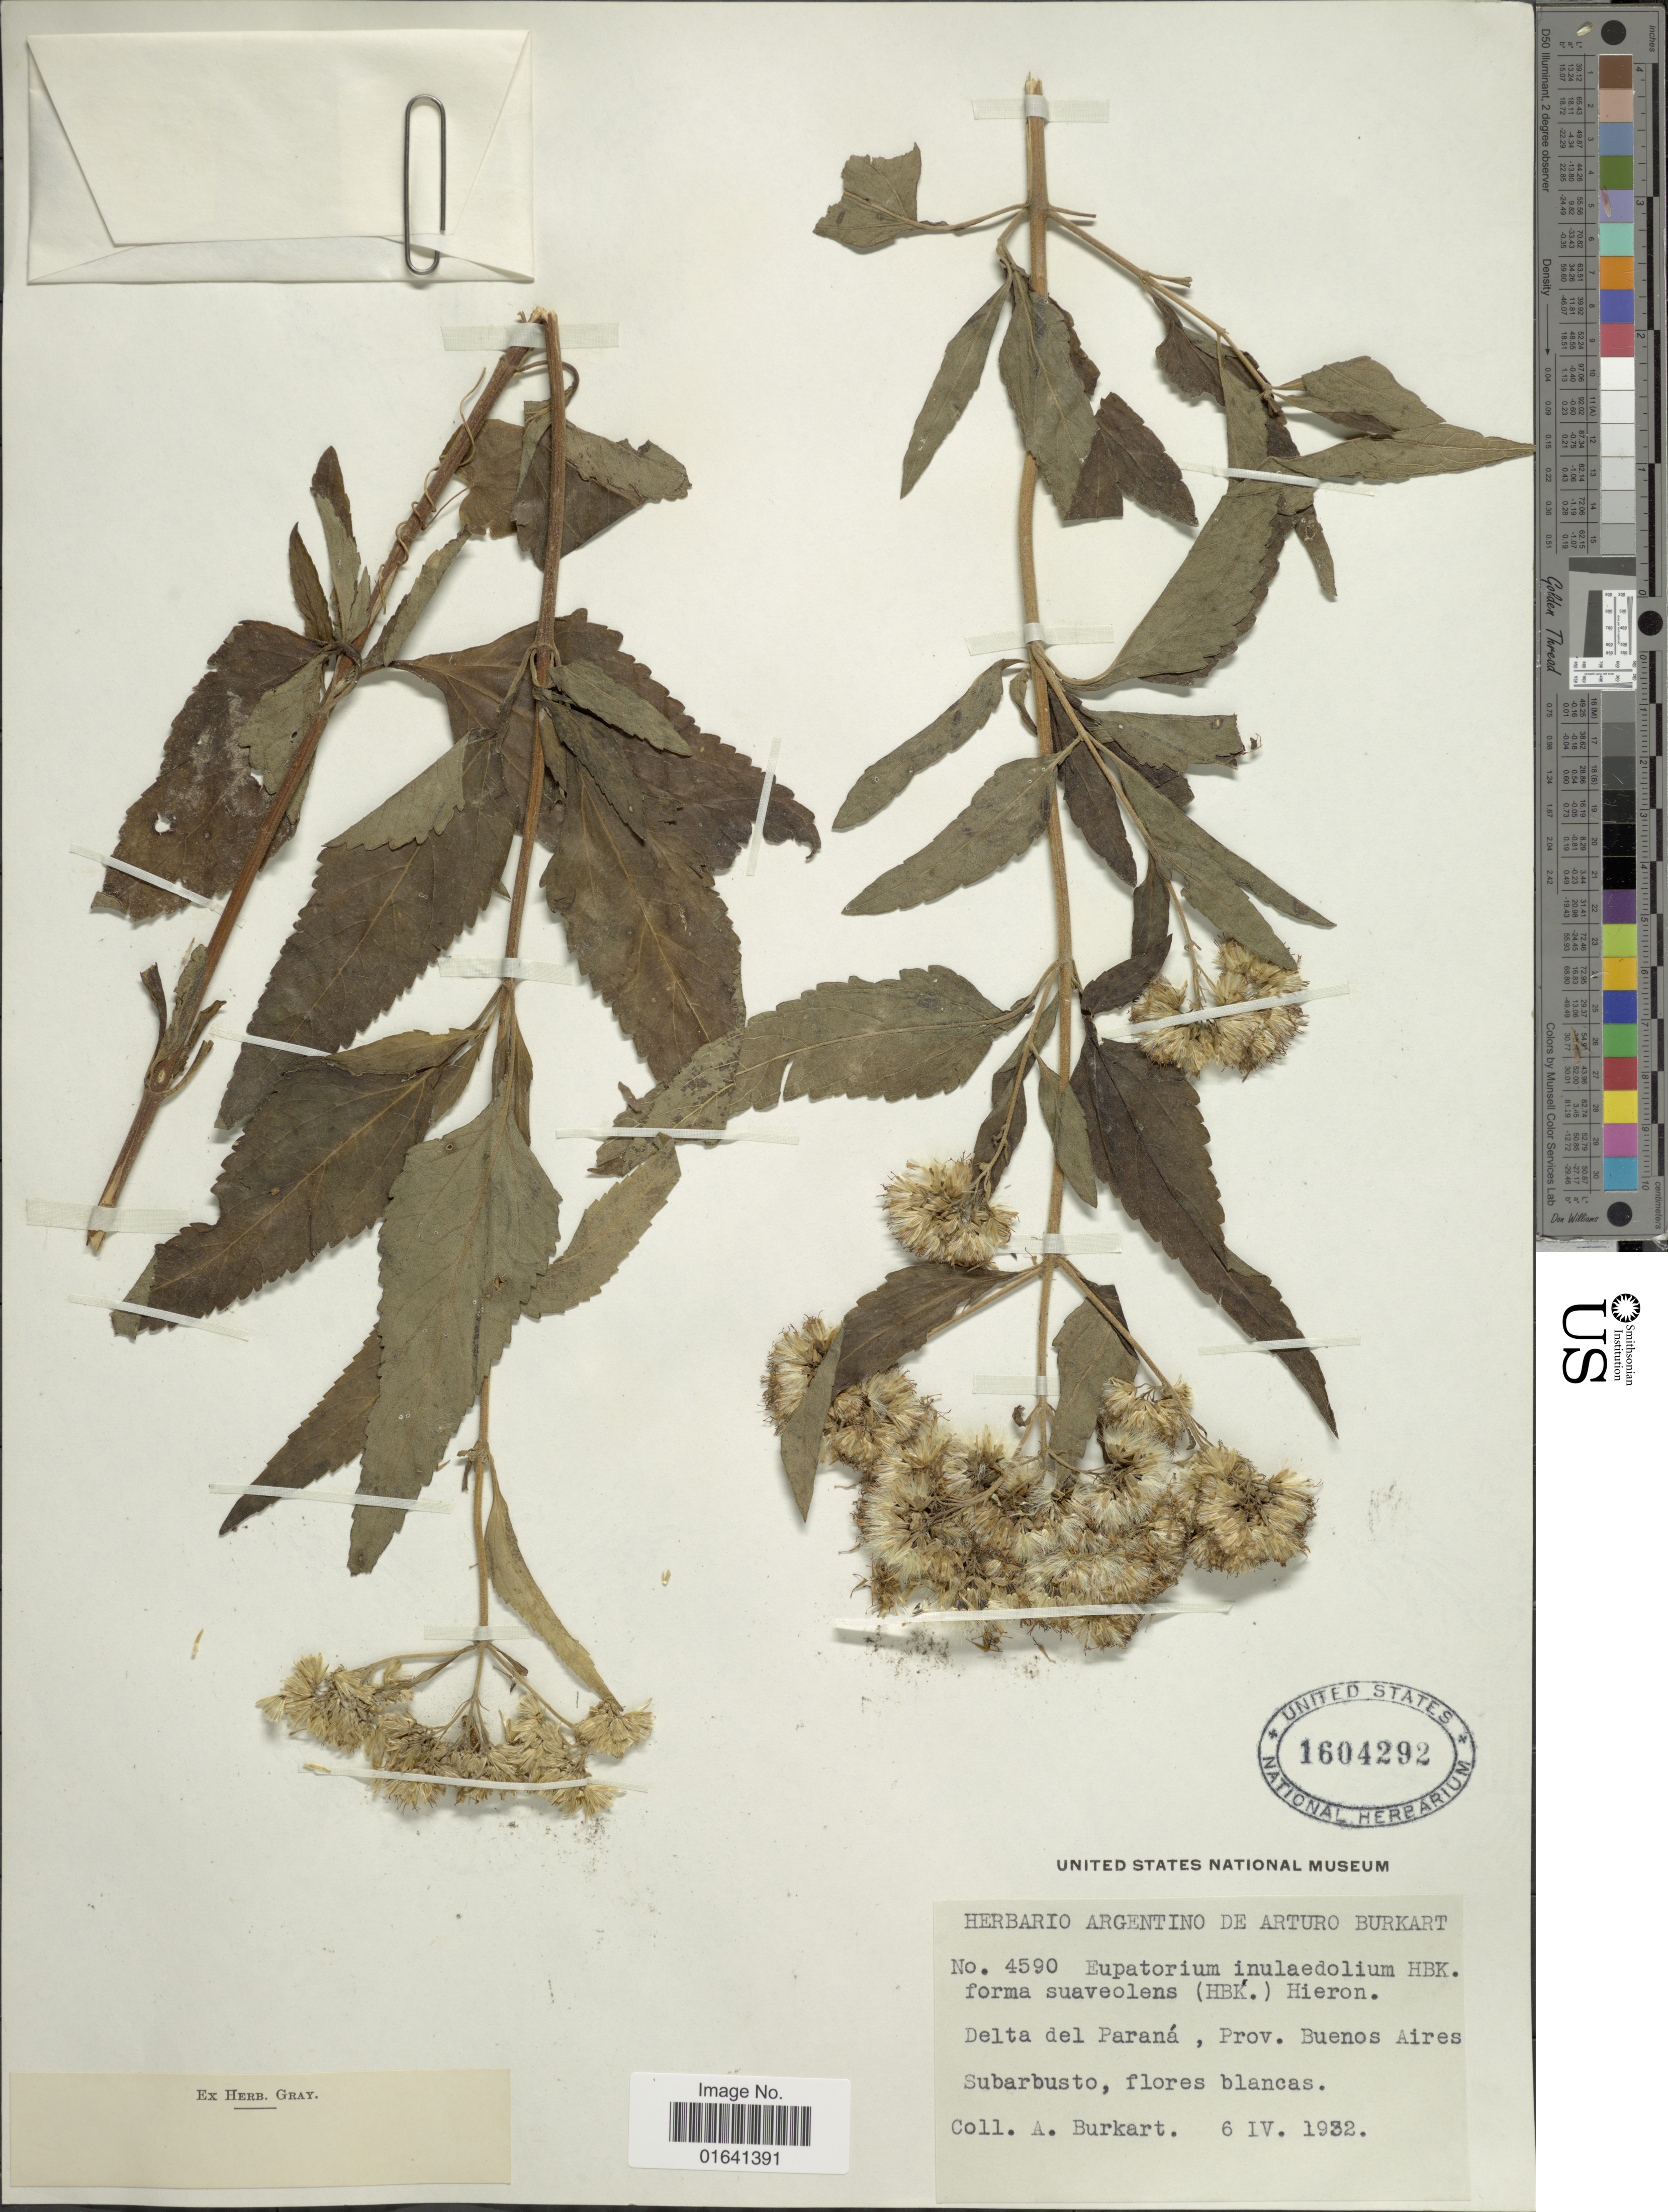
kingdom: Plantae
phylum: Tracheophyta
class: Magnoliopsida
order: Asterales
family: Asteraceae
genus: Austroeupatorium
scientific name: Austroeupatorium inulaefolium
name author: (Kunth) R.M. King & H. Rob.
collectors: A. E. Burkart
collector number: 4590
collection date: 1932-04-06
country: Argentina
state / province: Buenos Aires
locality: Delta del Paraná, Prov. Buenos Aires Subarbusto, flores blancas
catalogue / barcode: US 1604292